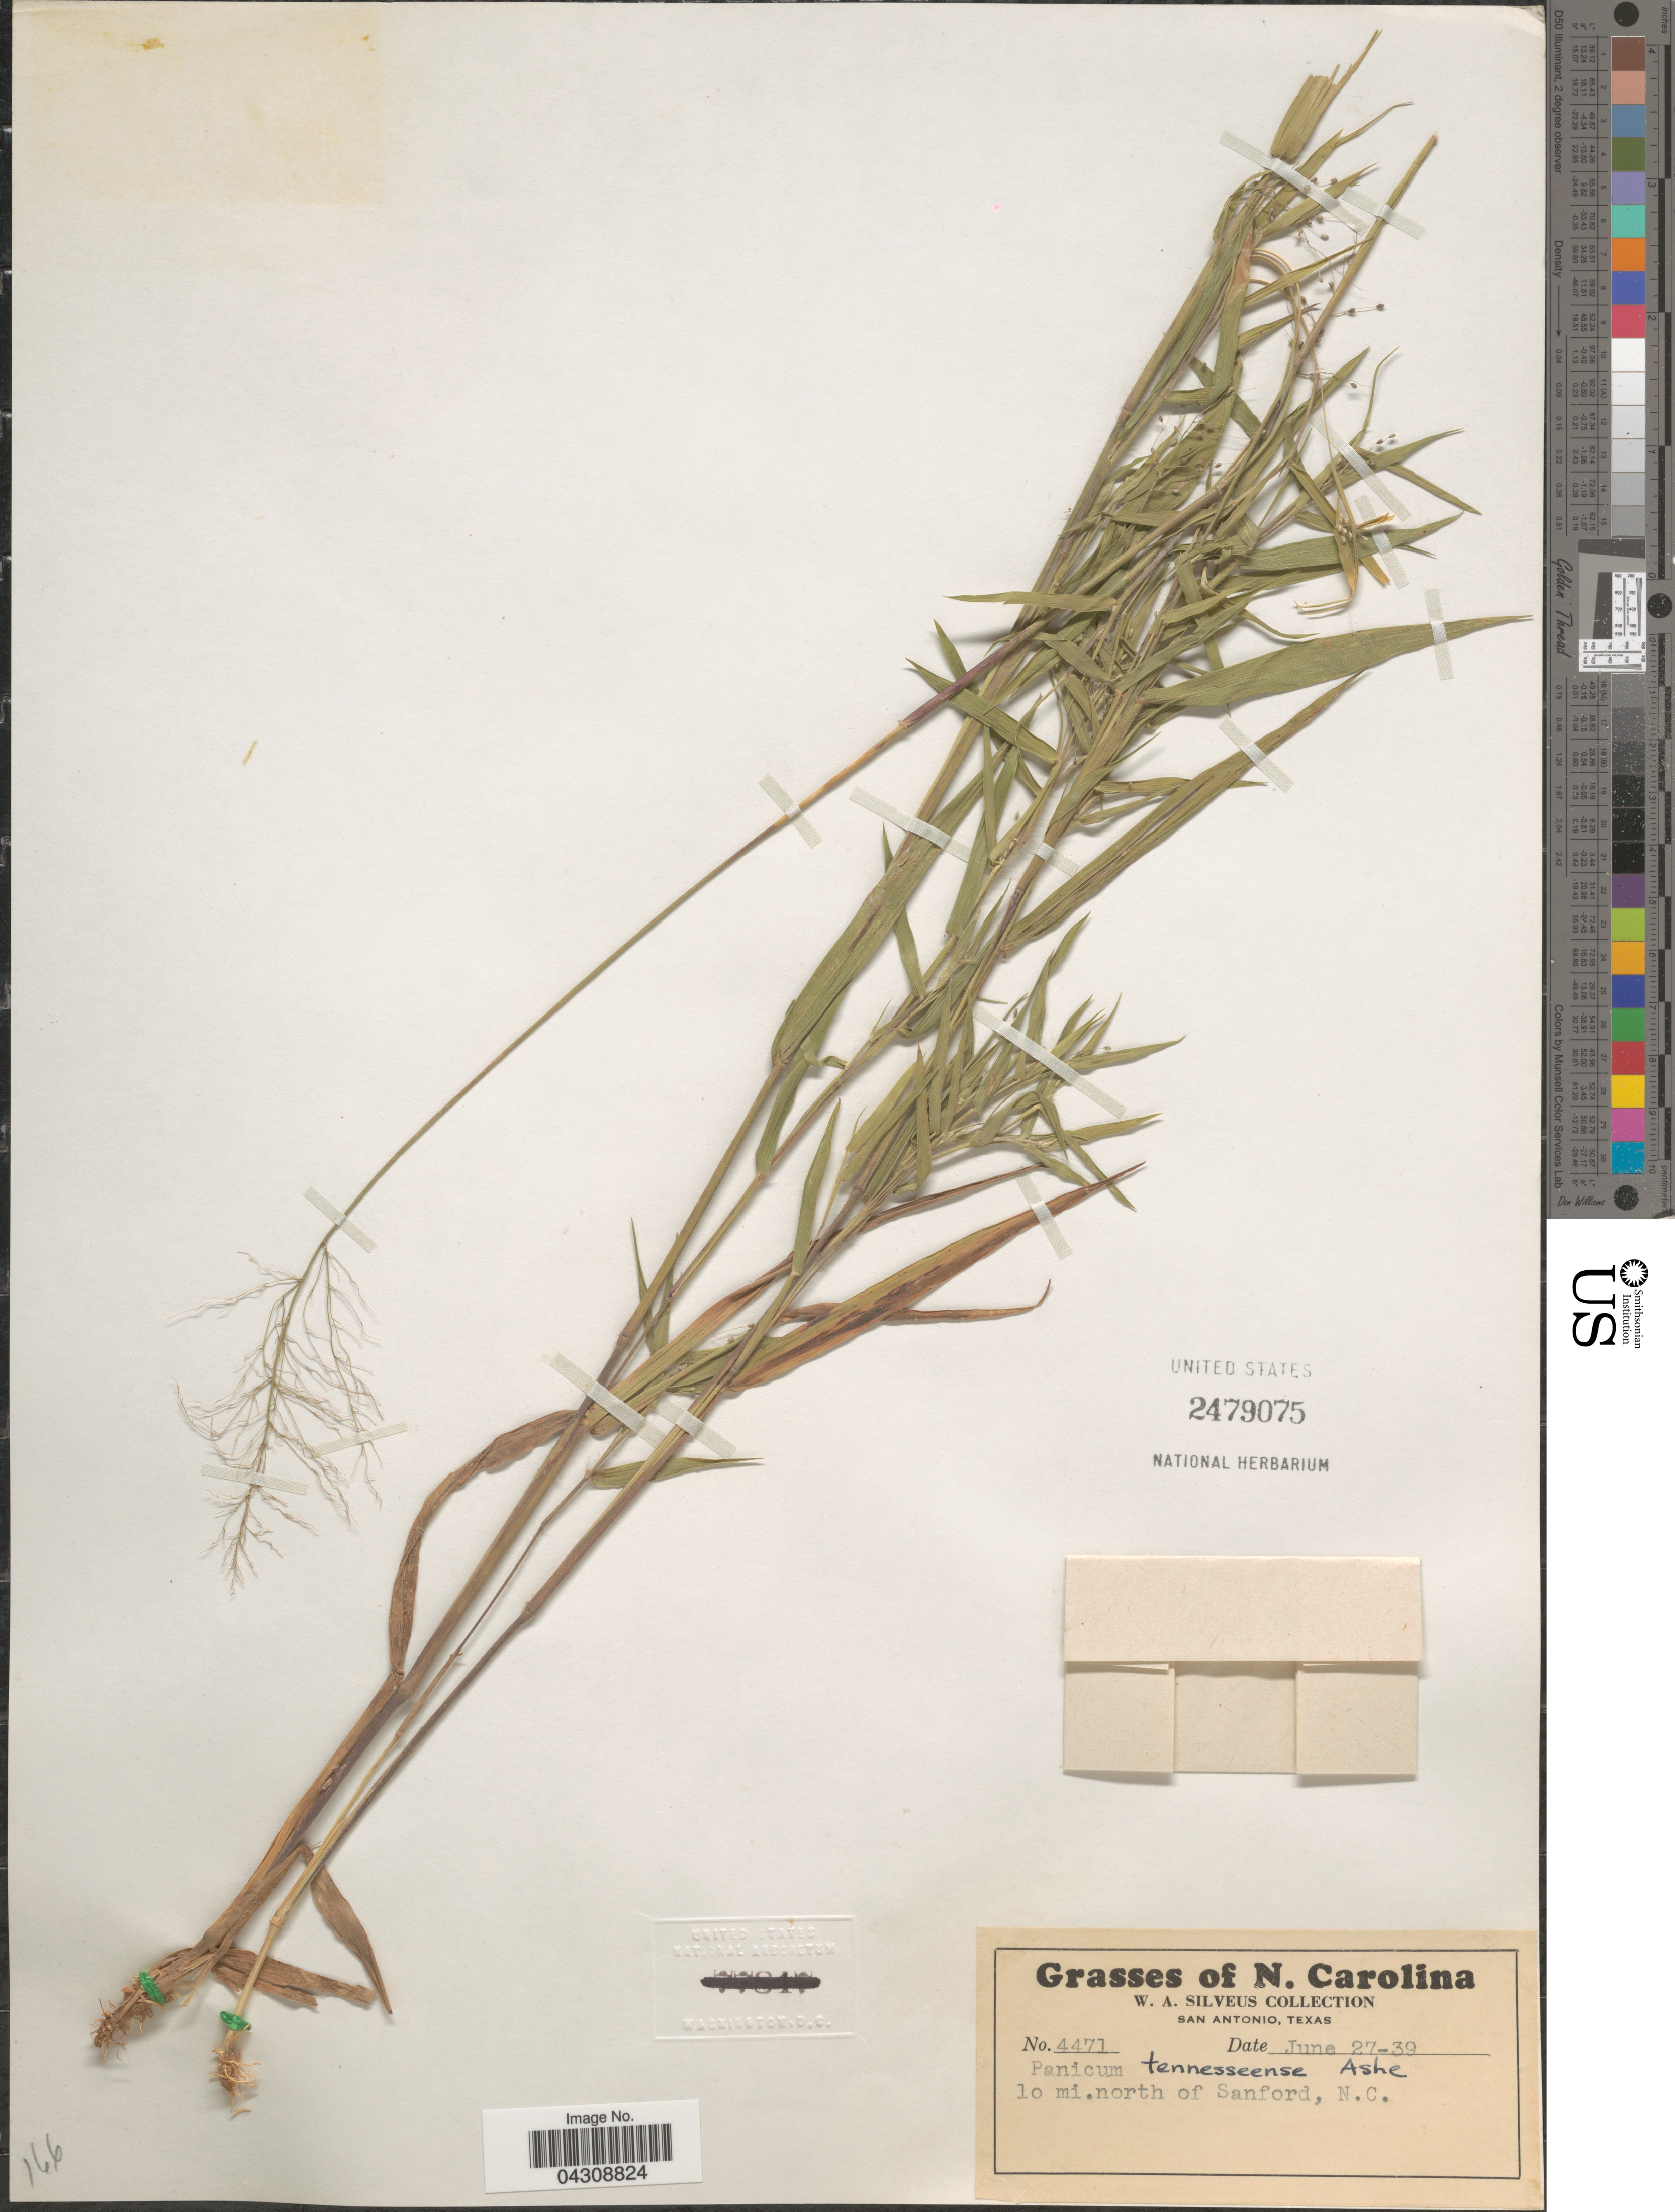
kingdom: Plantae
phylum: Tracheophyta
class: Liliopsida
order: Poales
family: Poaceae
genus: Dichanthelium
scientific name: Dichanthelium acuminatum var. acuminatum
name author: (Sw.) Gould & C.A. Clark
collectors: W. Silveus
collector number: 4471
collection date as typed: Transcribed d/m/y: 27/6/39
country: United States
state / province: North Carolina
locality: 10 mi. north of Sanford.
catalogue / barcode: US 2479075